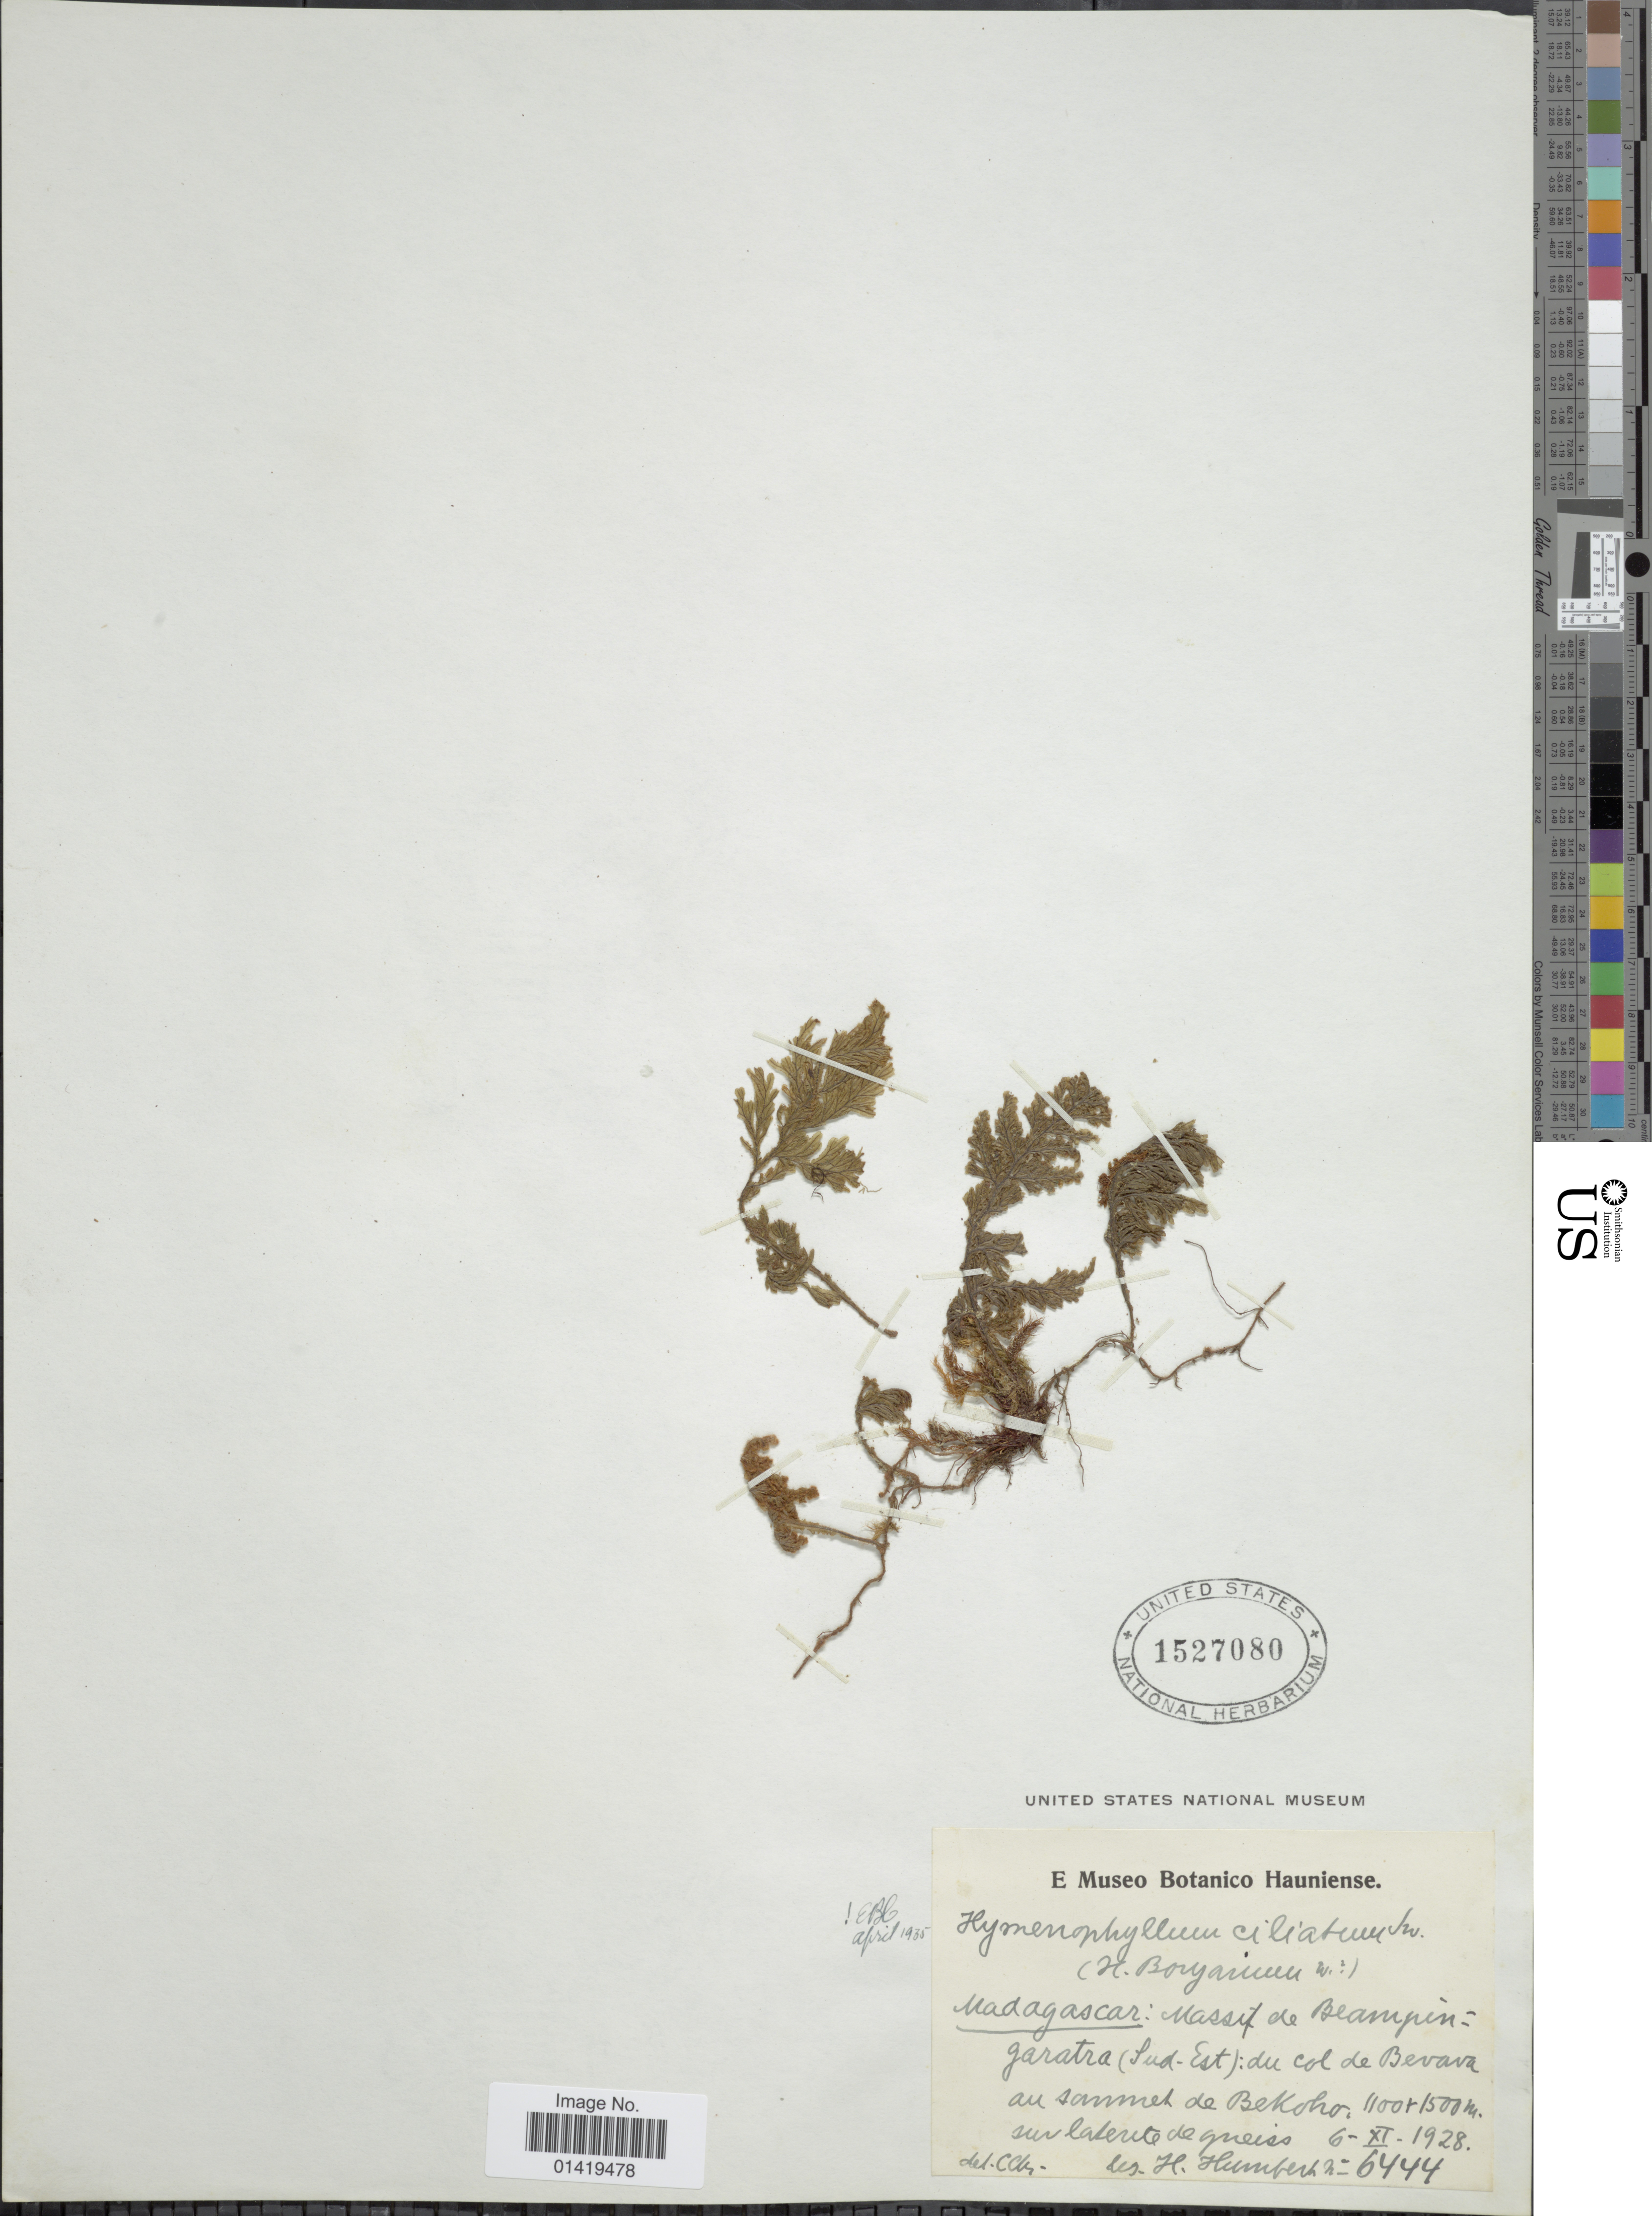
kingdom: Plantae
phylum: Tracheophyta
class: Polypodiopsida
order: Hymenophyllales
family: Hymenophyllaceae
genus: Hymenophyllum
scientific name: Hymenophyllum hirsutum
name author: (L.) Sw.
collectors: H. Humbert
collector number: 6444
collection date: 1928-11-06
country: Madagascar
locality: Massif de Beampin: garatra (Sud Est): du col de Bevava au sommet de Bekoho.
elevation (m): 1100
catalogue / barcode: US 1527080